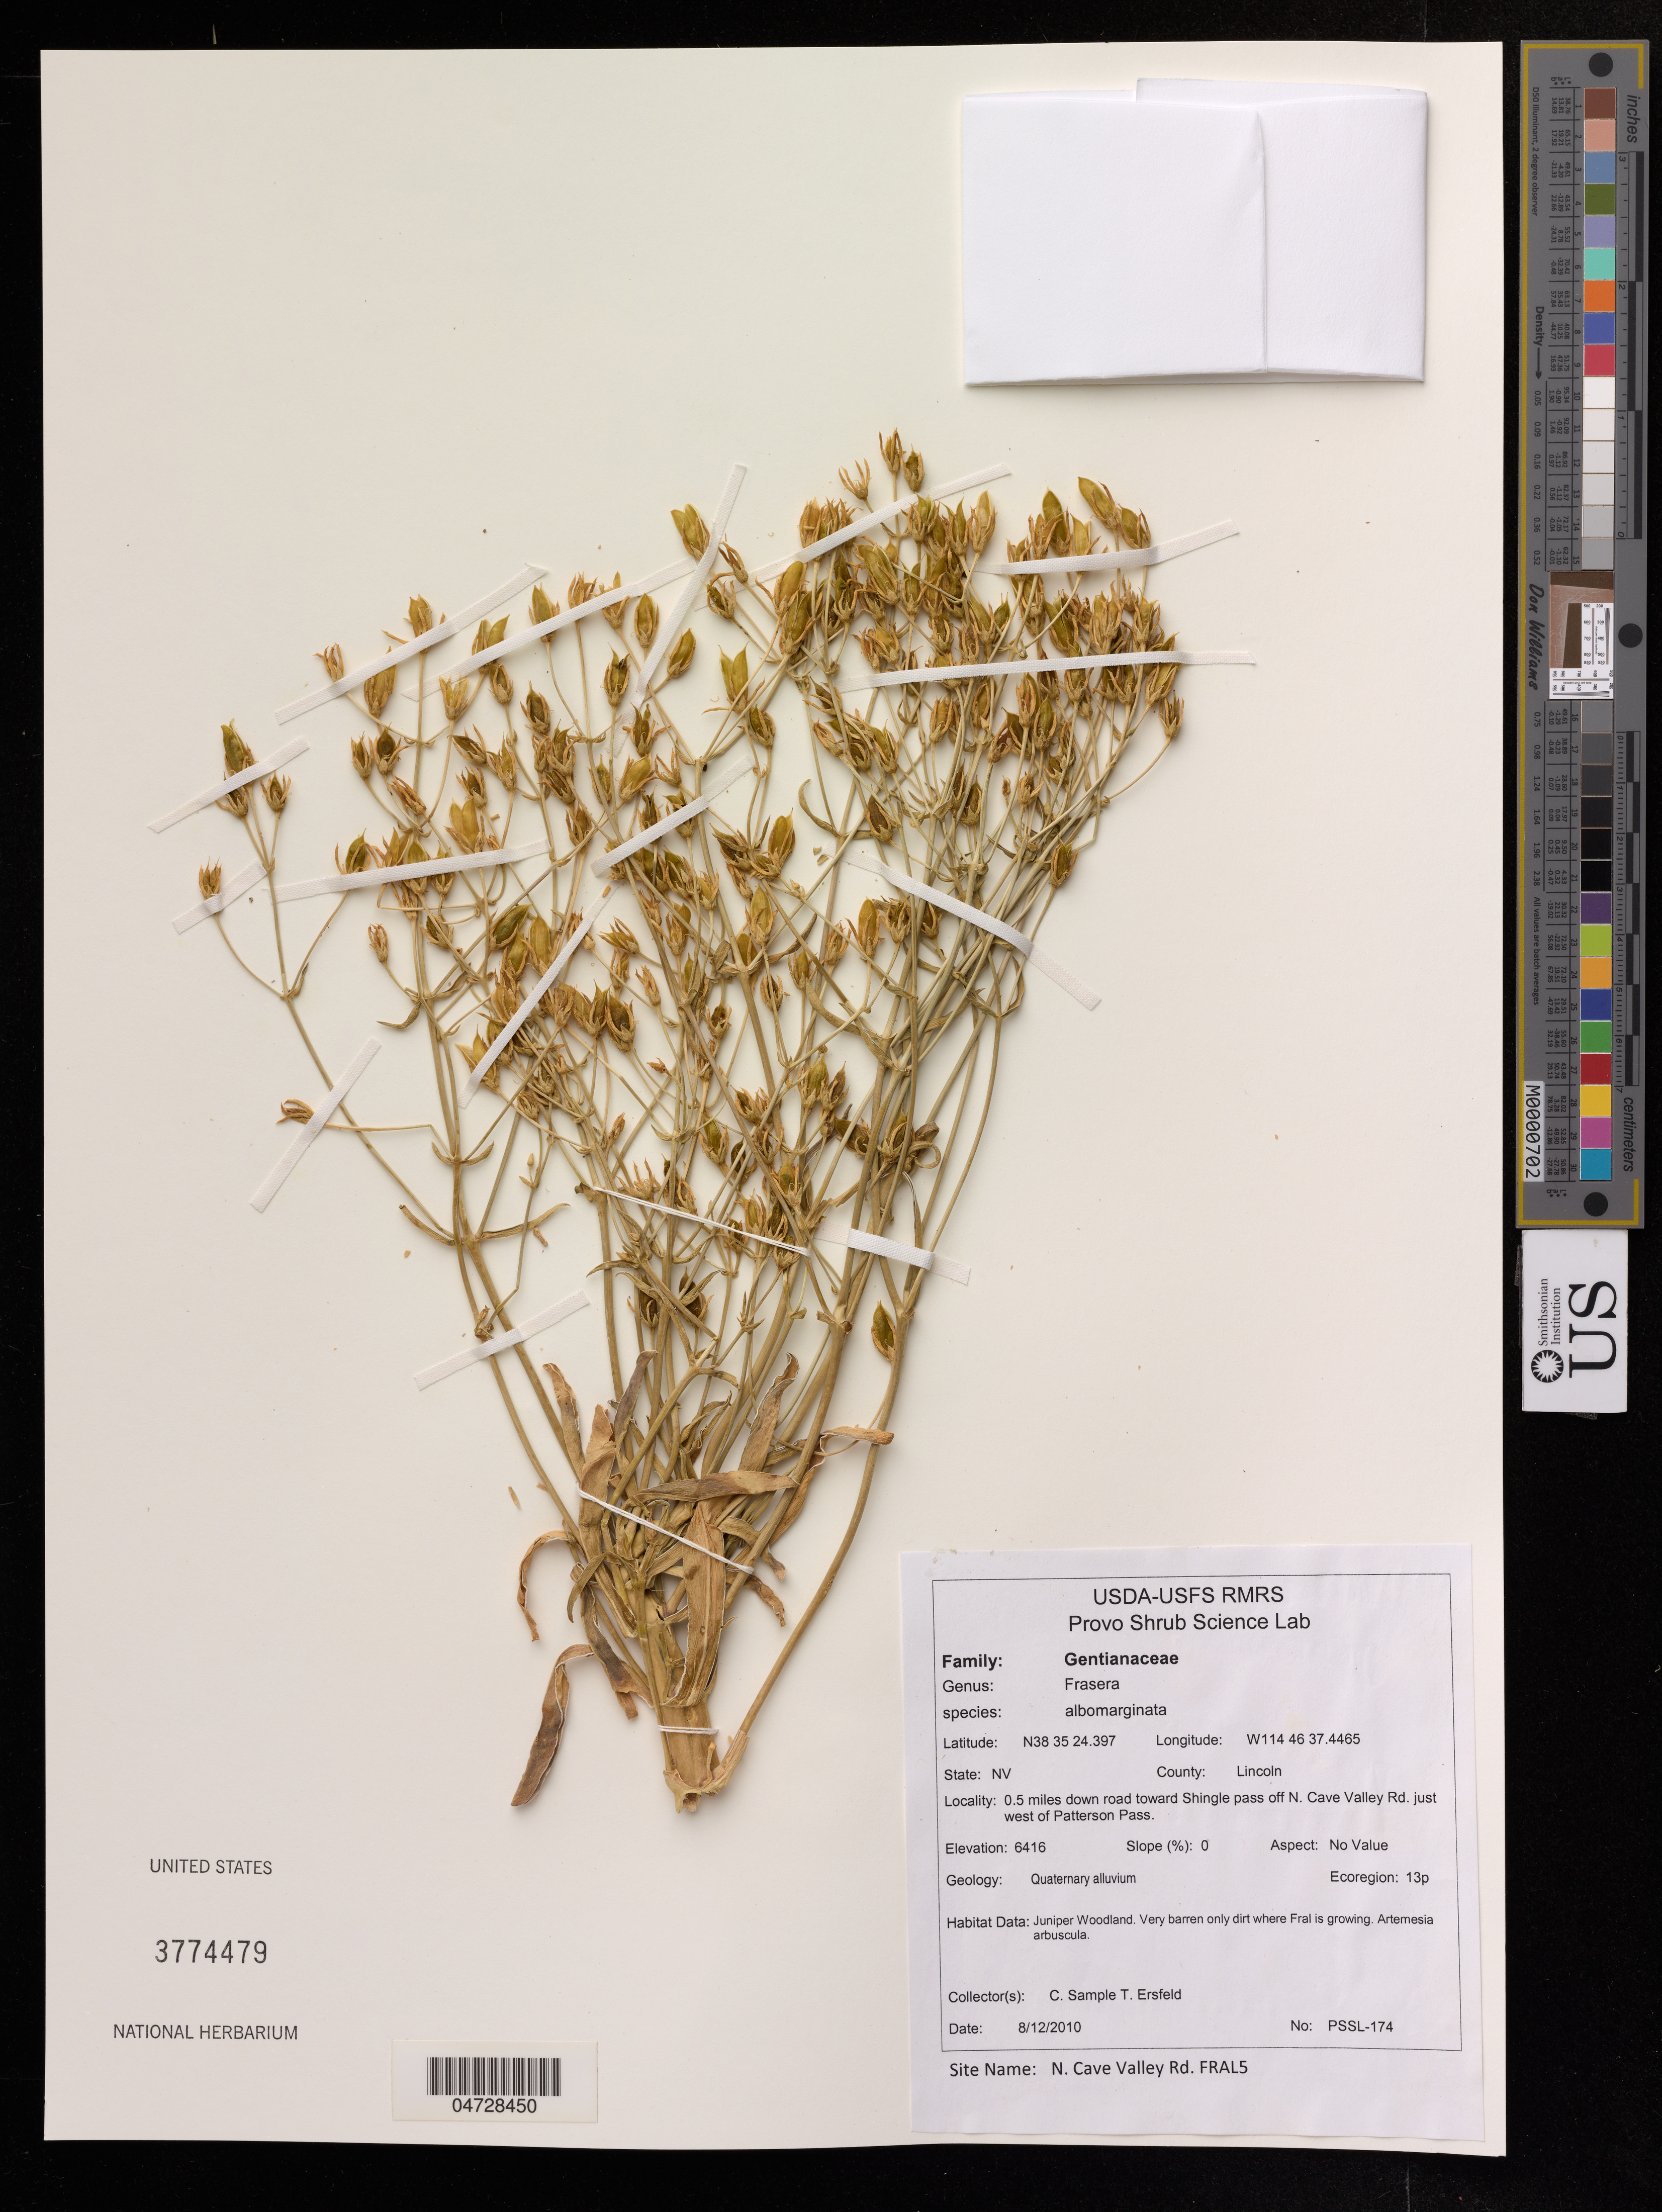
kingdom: Plantae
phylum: Tracheophyta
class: Magnoliopsida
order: Gentianales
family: Gentianaceae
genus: Frasera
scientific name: Frasera albomarginata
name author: S. Watson in C. King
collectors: C. Sample & T. Ersfeld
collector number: PSSL-174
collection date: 2010-08-12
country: United States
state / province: Nevada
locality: Lincoln. 0.5 miles down road toward Shingle pass off N. Cave Valley Rd. just west of Patterson Pass.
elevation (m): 1956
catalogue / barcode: US 3774479